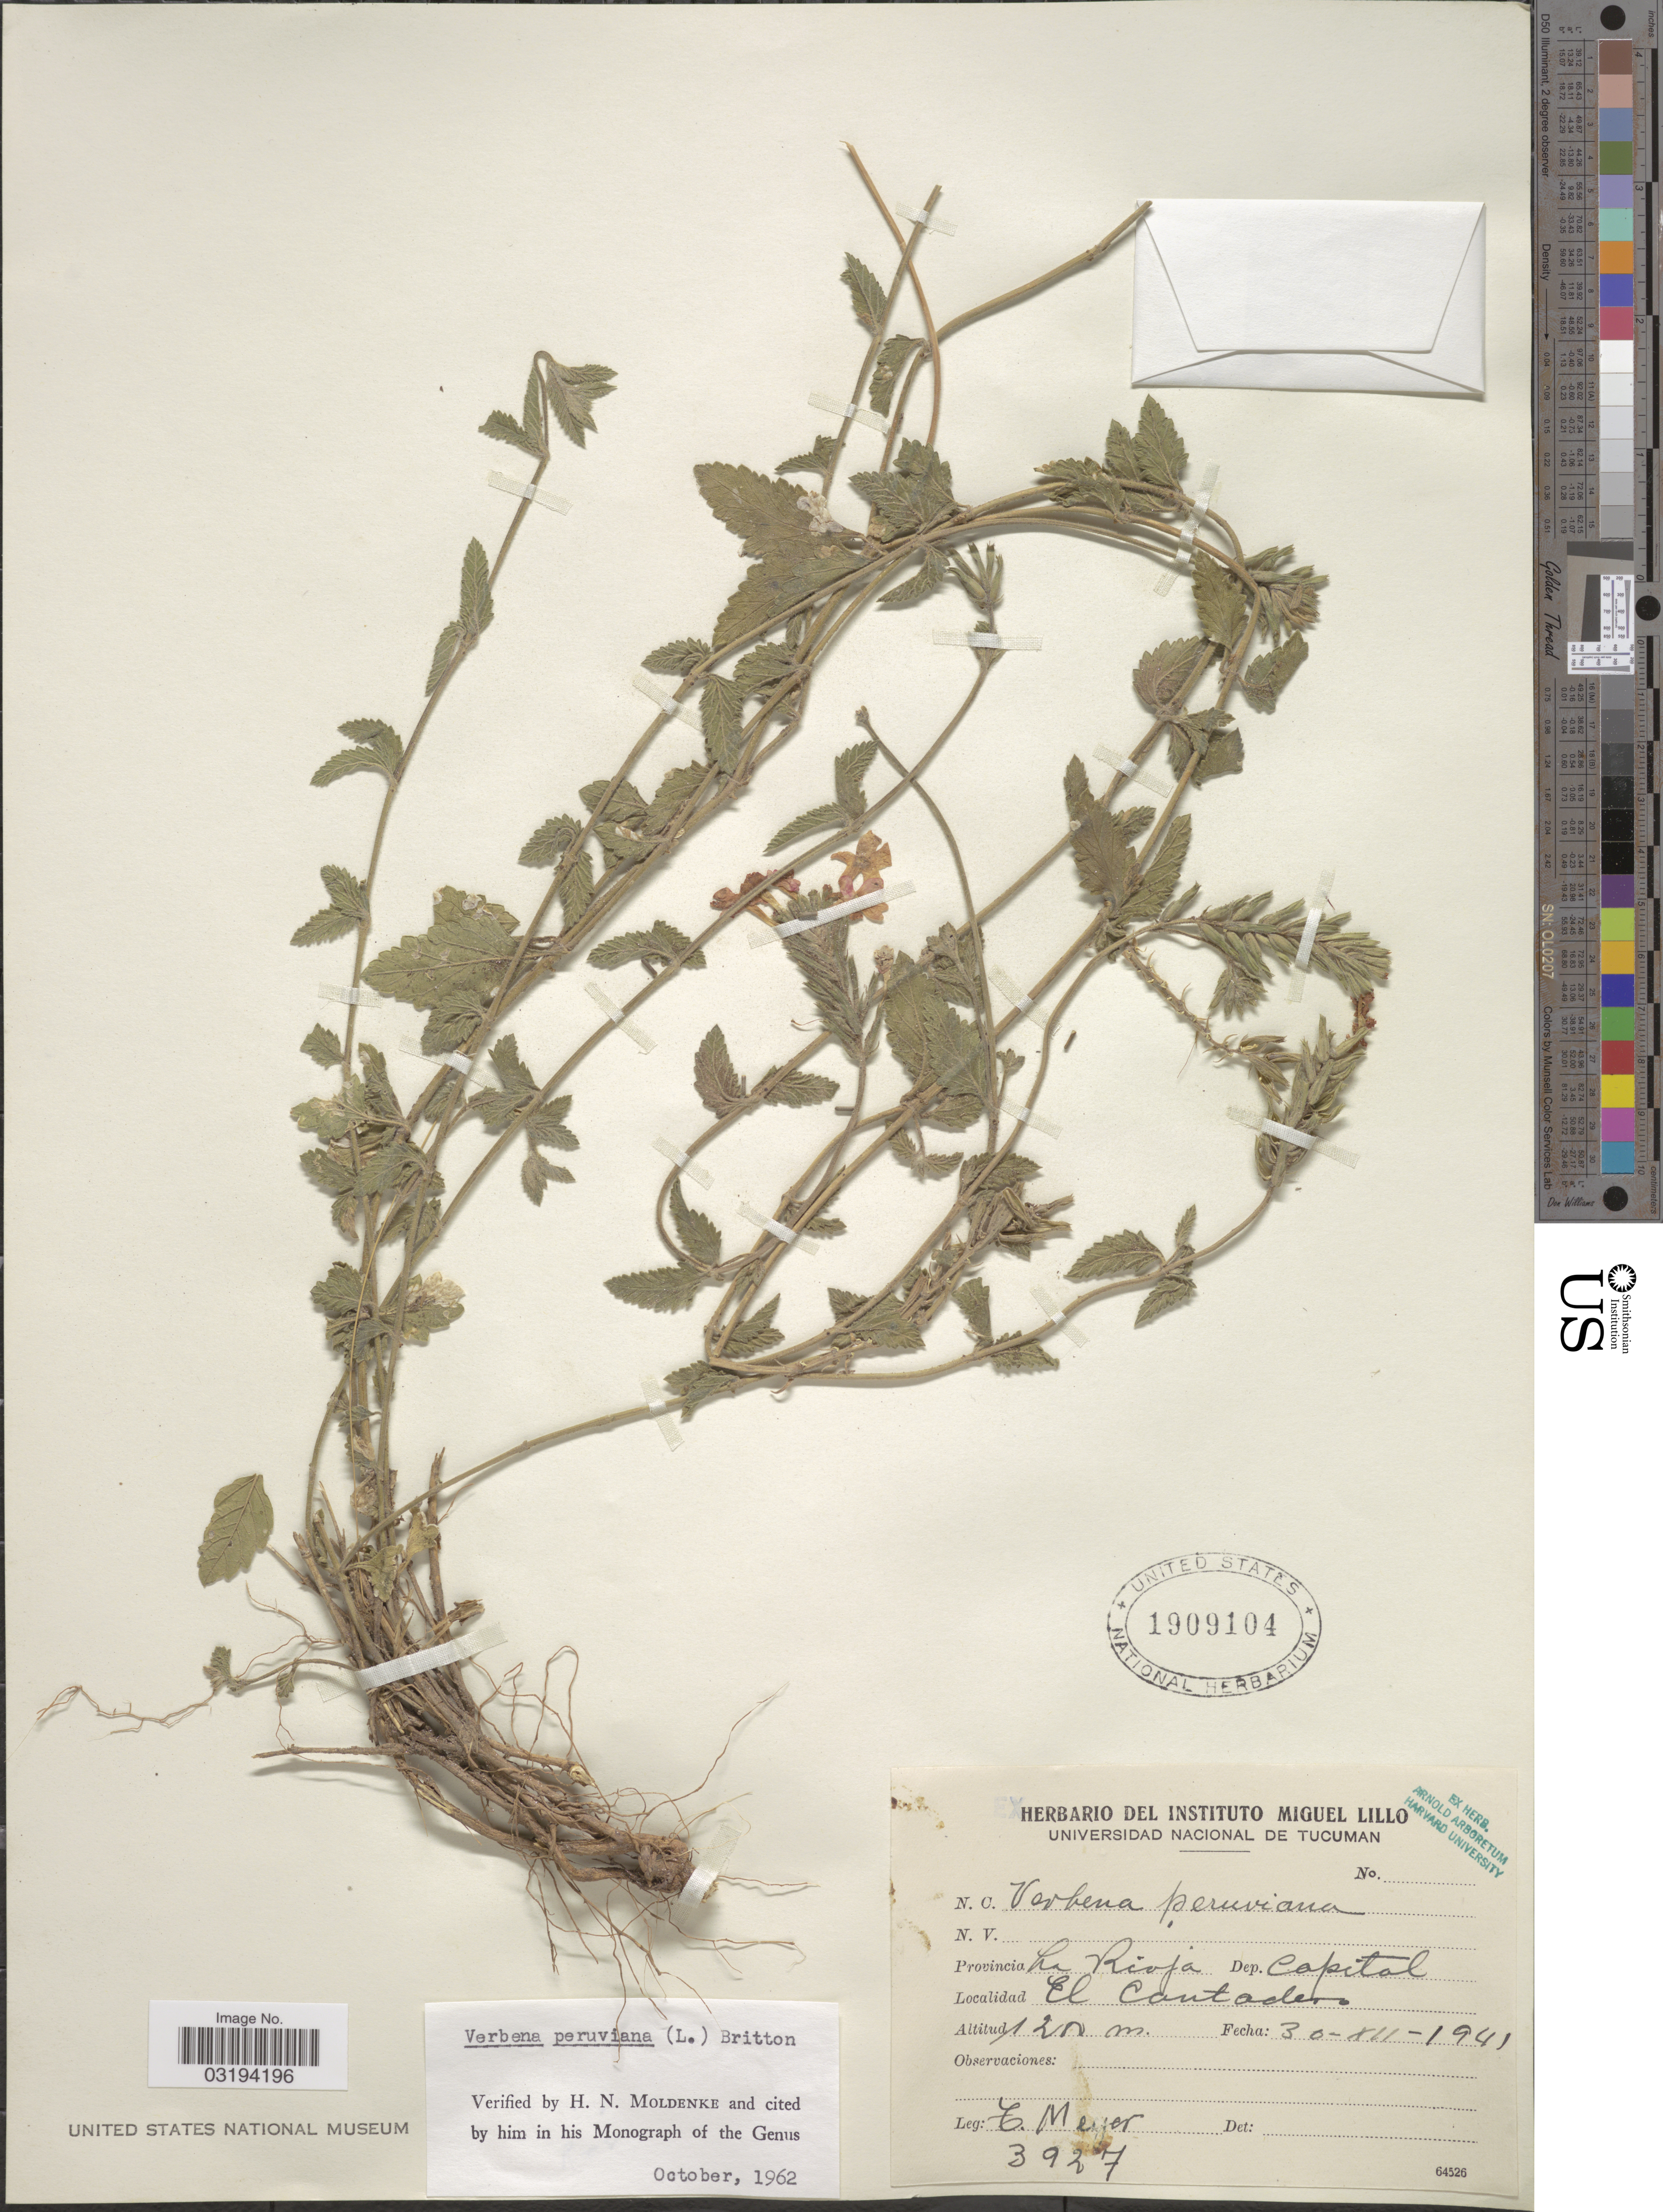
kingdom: Plantae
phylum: Tracheophyta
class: Magnoliopsida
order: Lamiales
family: Verbenaceae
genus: Verbena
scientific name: Verbena peruviana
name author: (L.) Britton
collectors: T. Meyer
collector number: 3927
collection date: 1941-12-30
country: Argentina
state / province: La Rioja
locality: Provincia La Rioja. Dep.Capital. El Cantadero.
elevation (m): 1200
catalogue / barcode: US 1909104